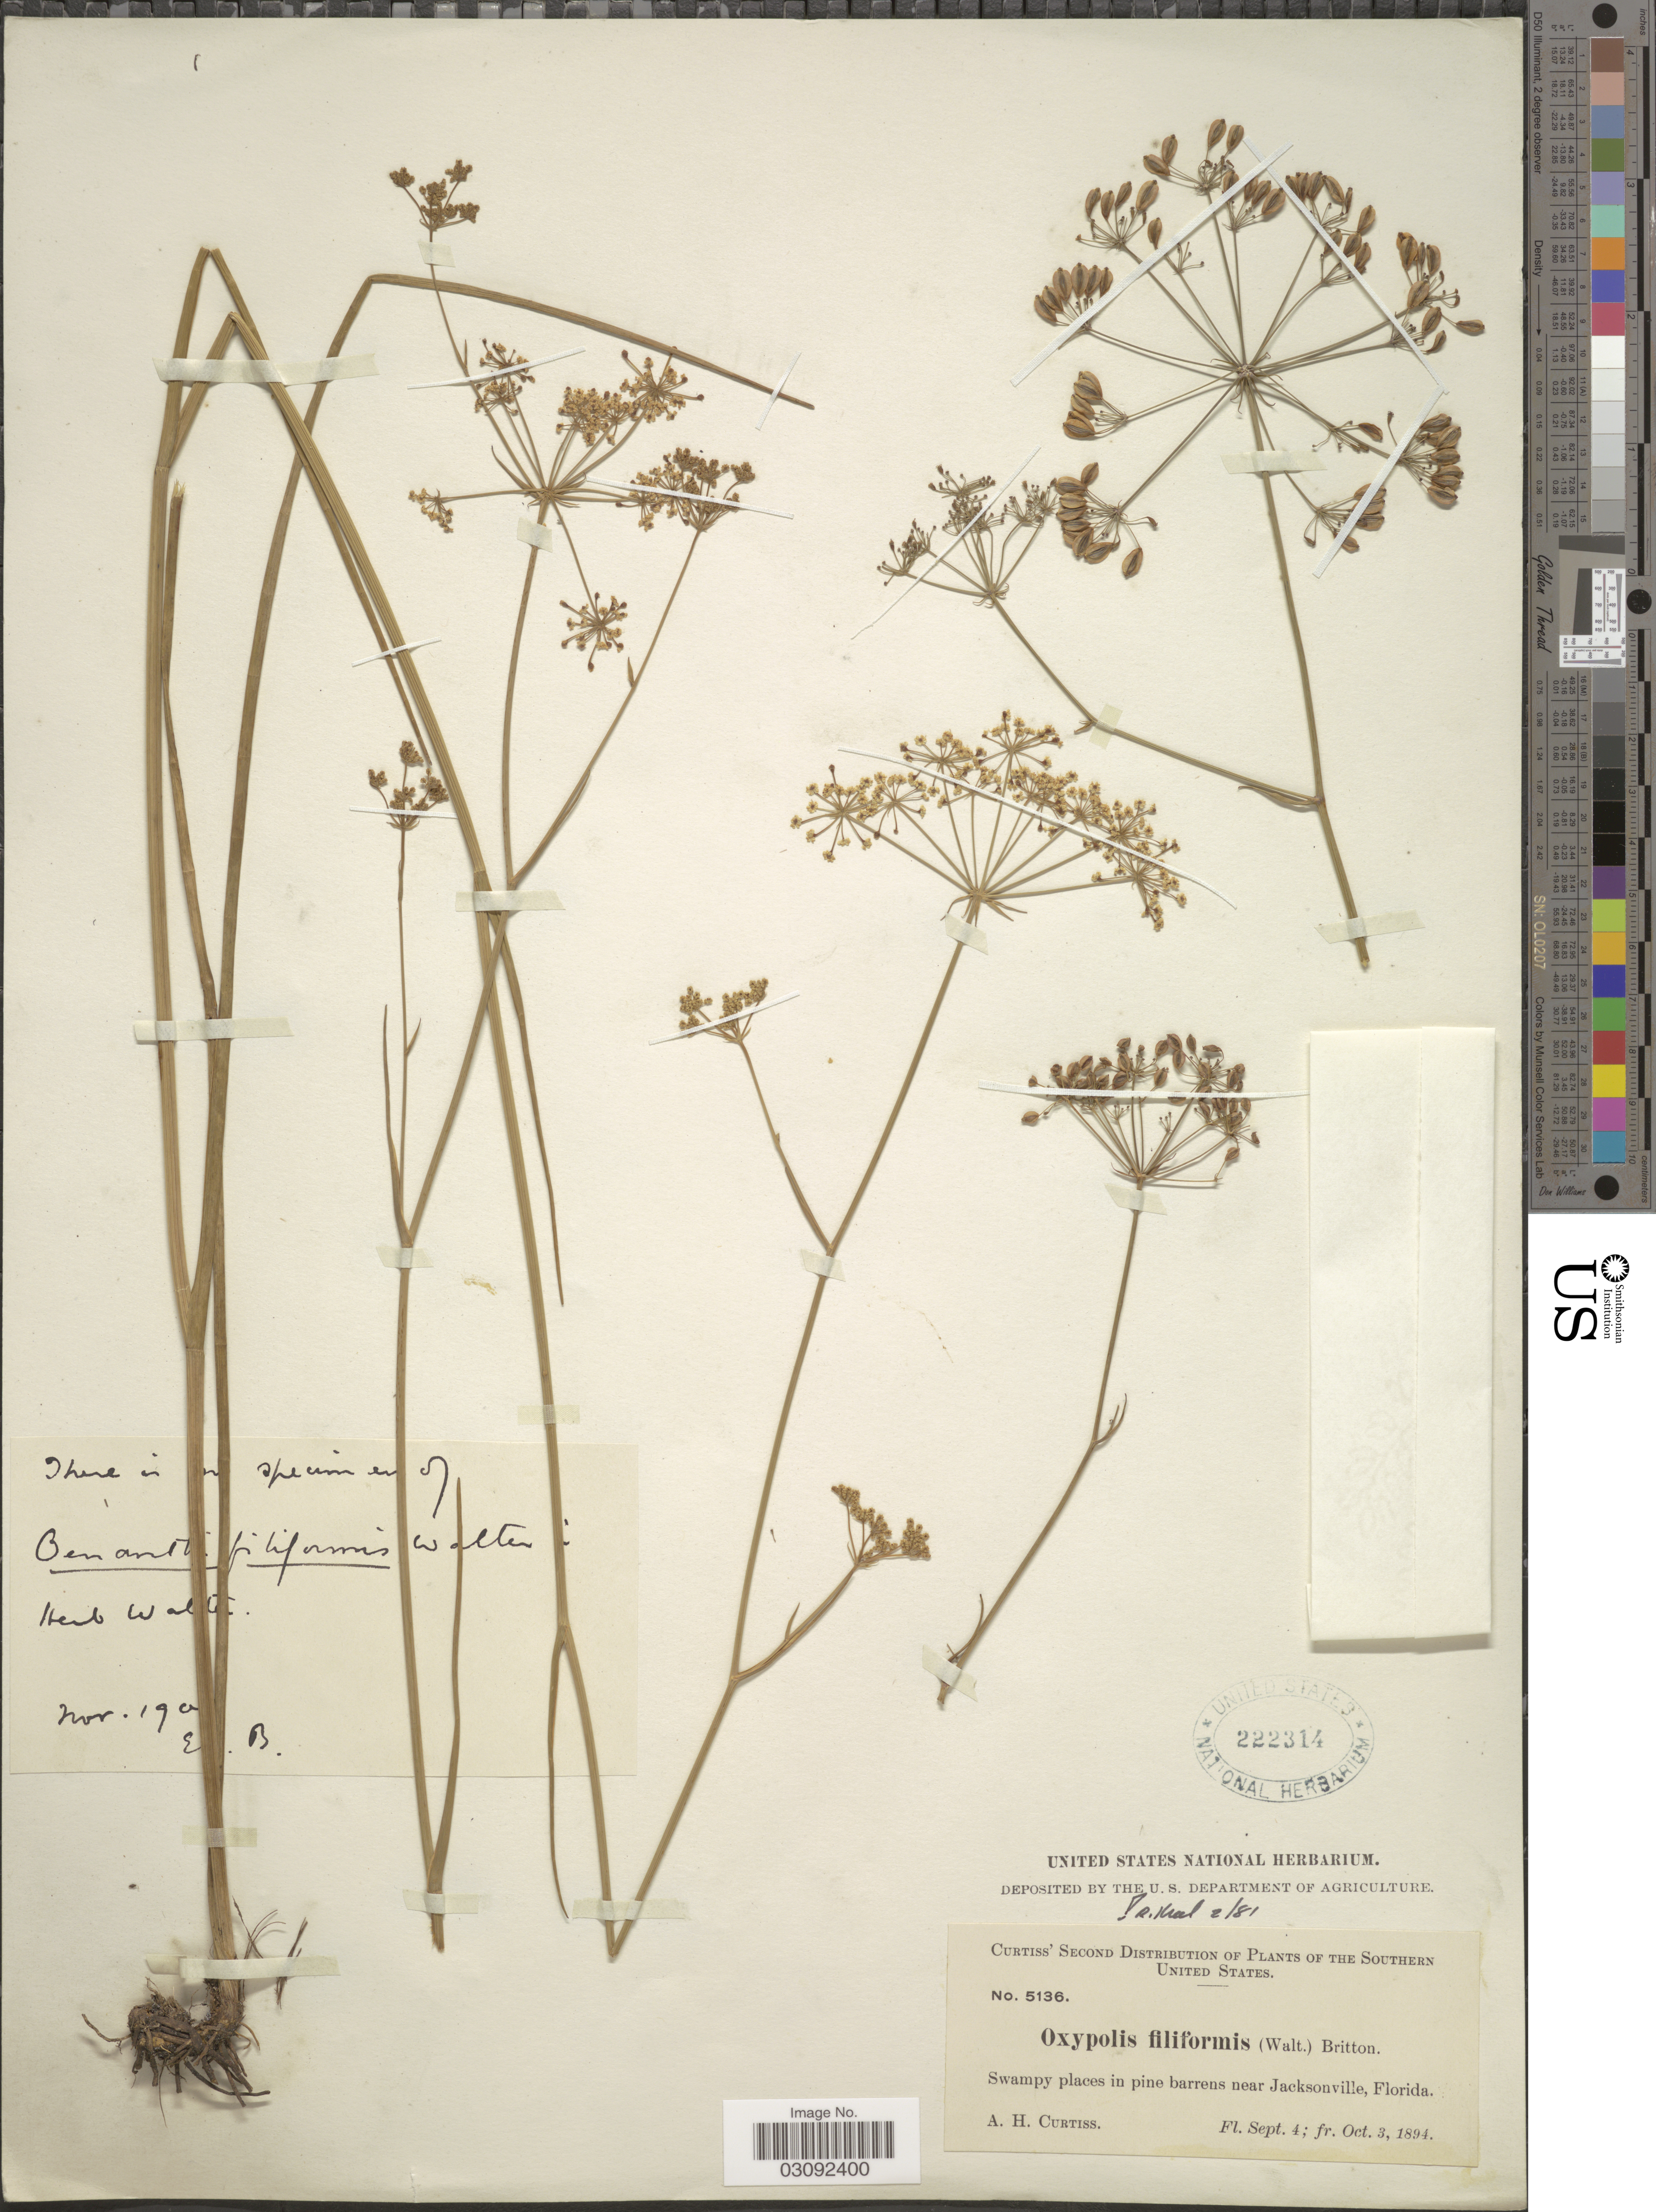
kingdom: Plantae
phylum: Tracheophyta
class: Magnoliopsida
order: Apiales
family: Apiaceae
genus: Oxypolis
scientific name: Oxypolis filiformis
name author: (Walter) Britton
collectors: A. H. Curtiss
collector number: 5136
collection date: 1894-09-04/1894-10-03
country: United States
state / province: Florida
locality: Southern United States. Near Jacksonville.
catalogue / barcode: US 222314